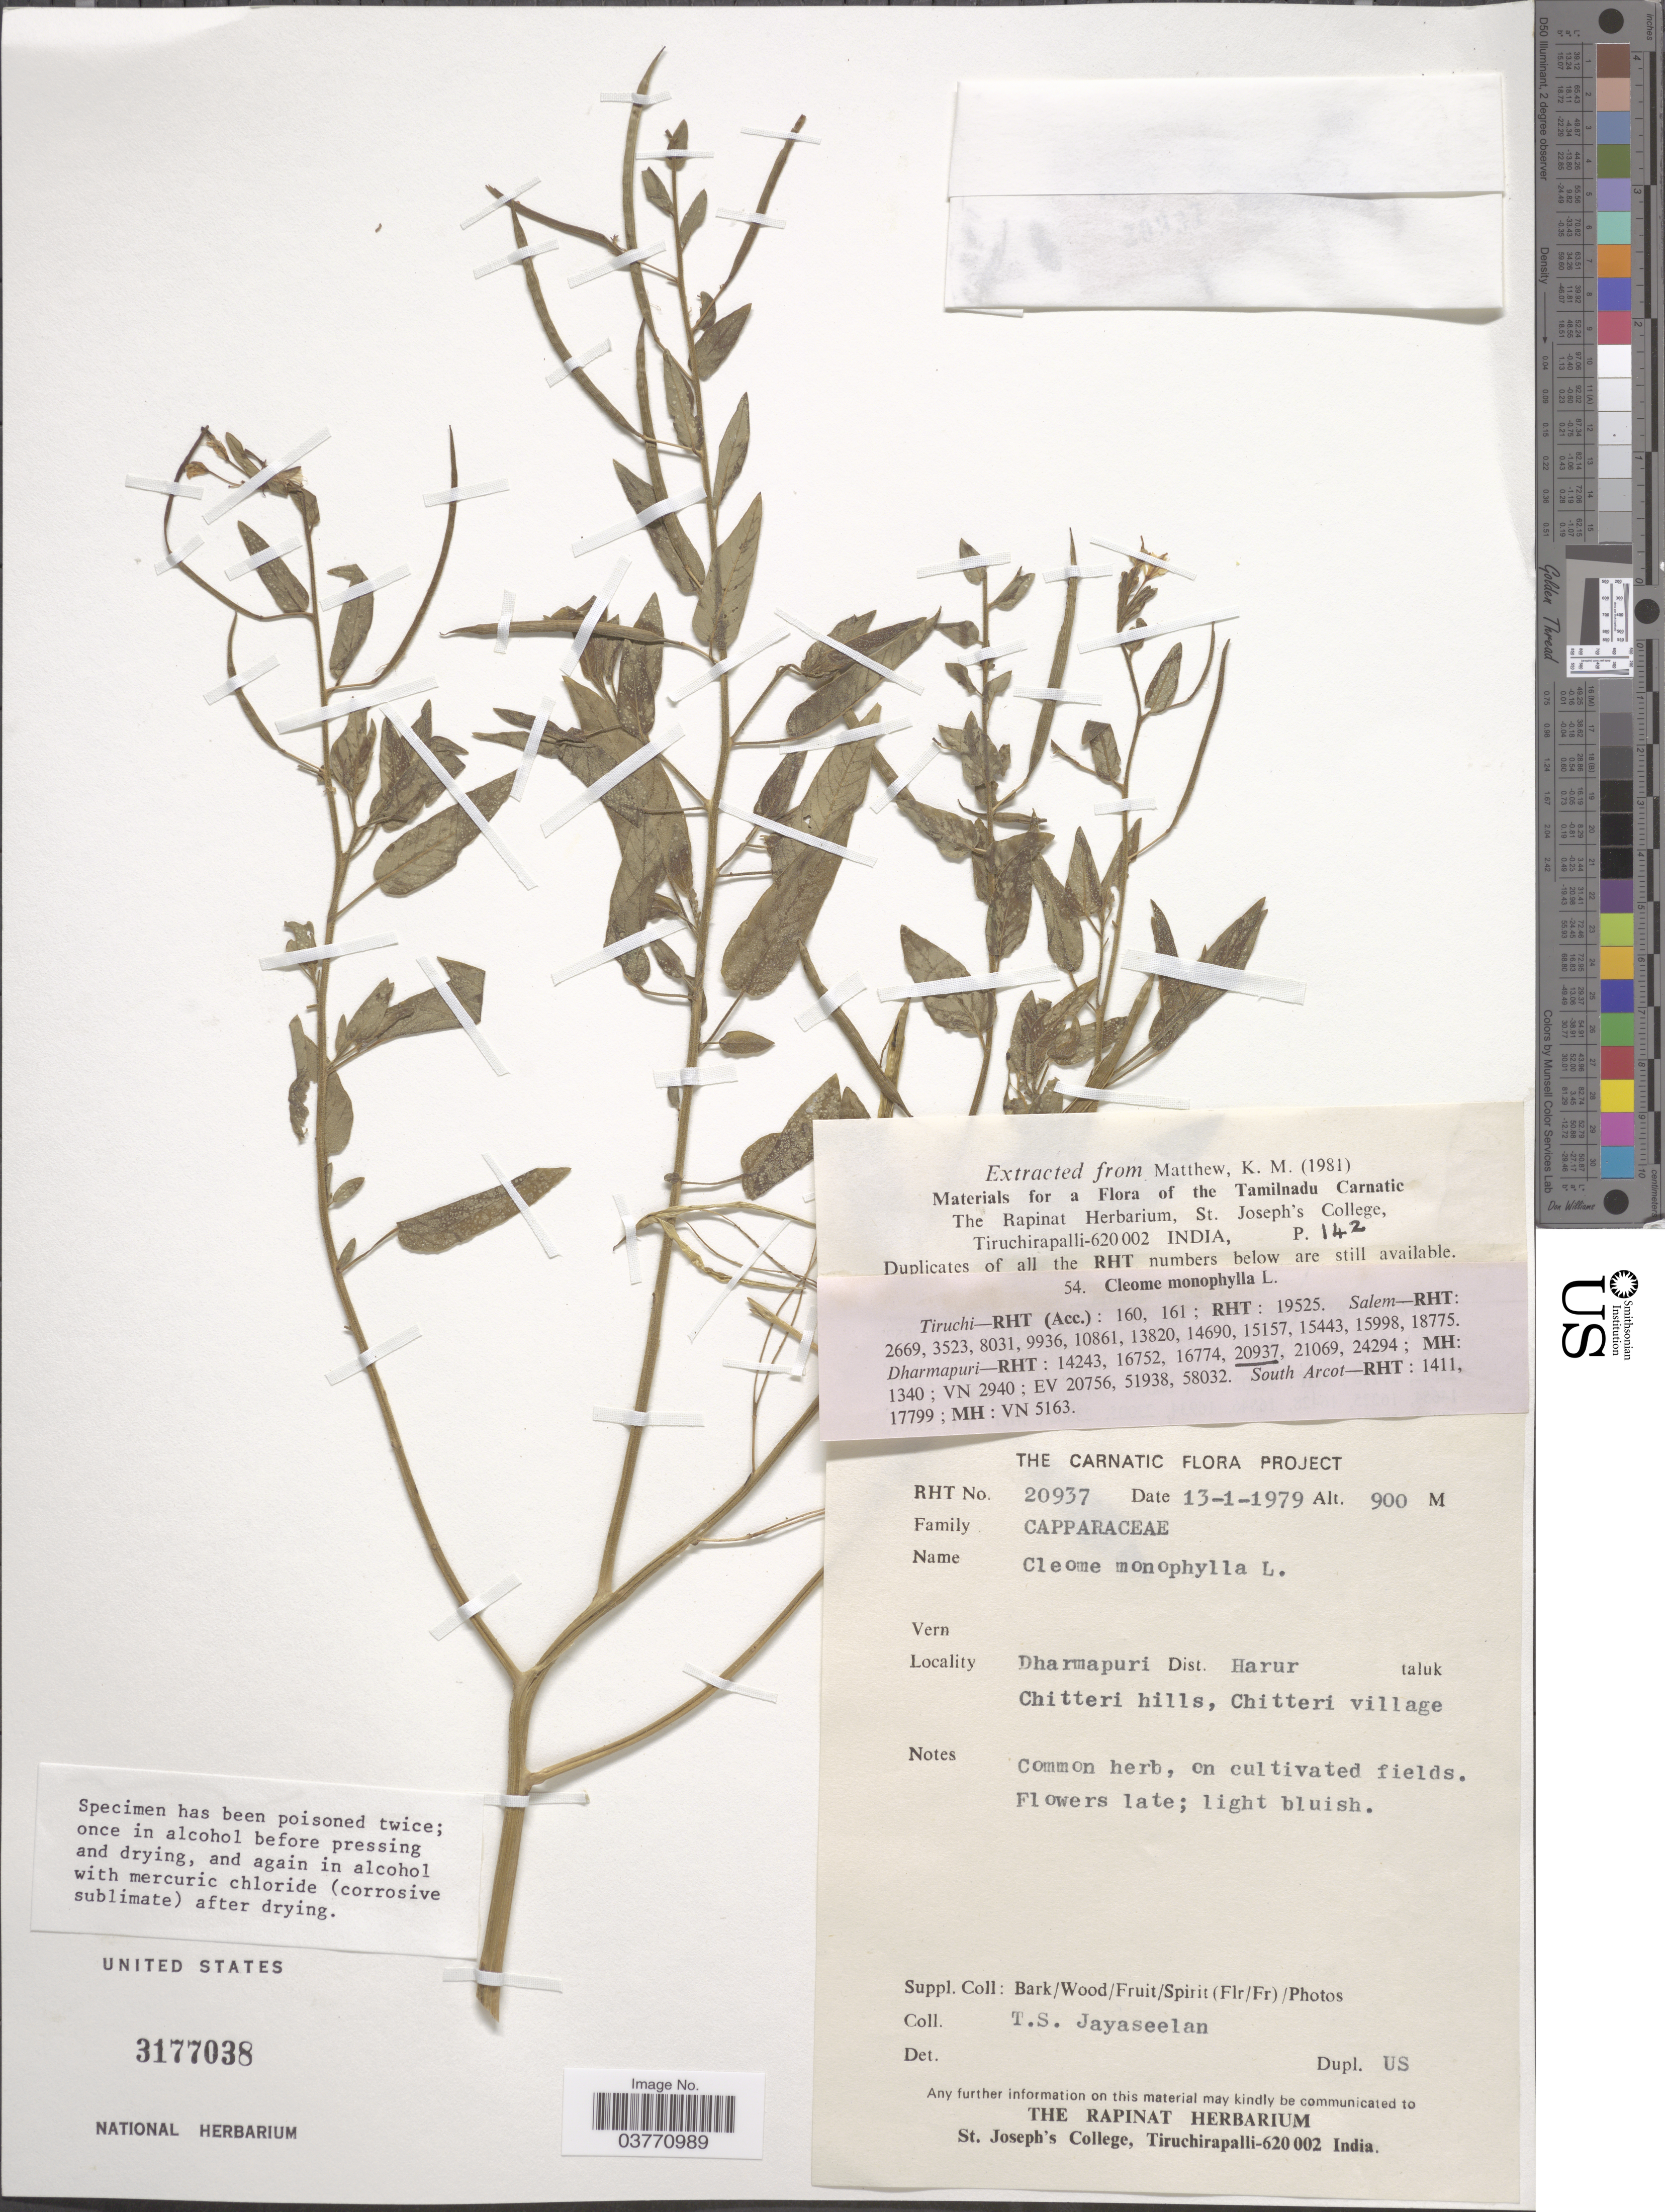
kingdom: Plantae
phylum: Tracheophyta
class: Magnoliopsida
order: Brassicales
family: Cleomaceae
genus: Sieruela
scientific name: Sieruela monophylla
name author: (L.) Roalson & J.C. Hall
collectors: T. S. Jayaseelan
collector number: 20937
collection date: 1979-01-13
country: India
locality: Dharmapuri. Dist. Harur taluk. Chitteri hills, Chitteri village.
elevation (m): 900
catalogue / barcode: US 3177038